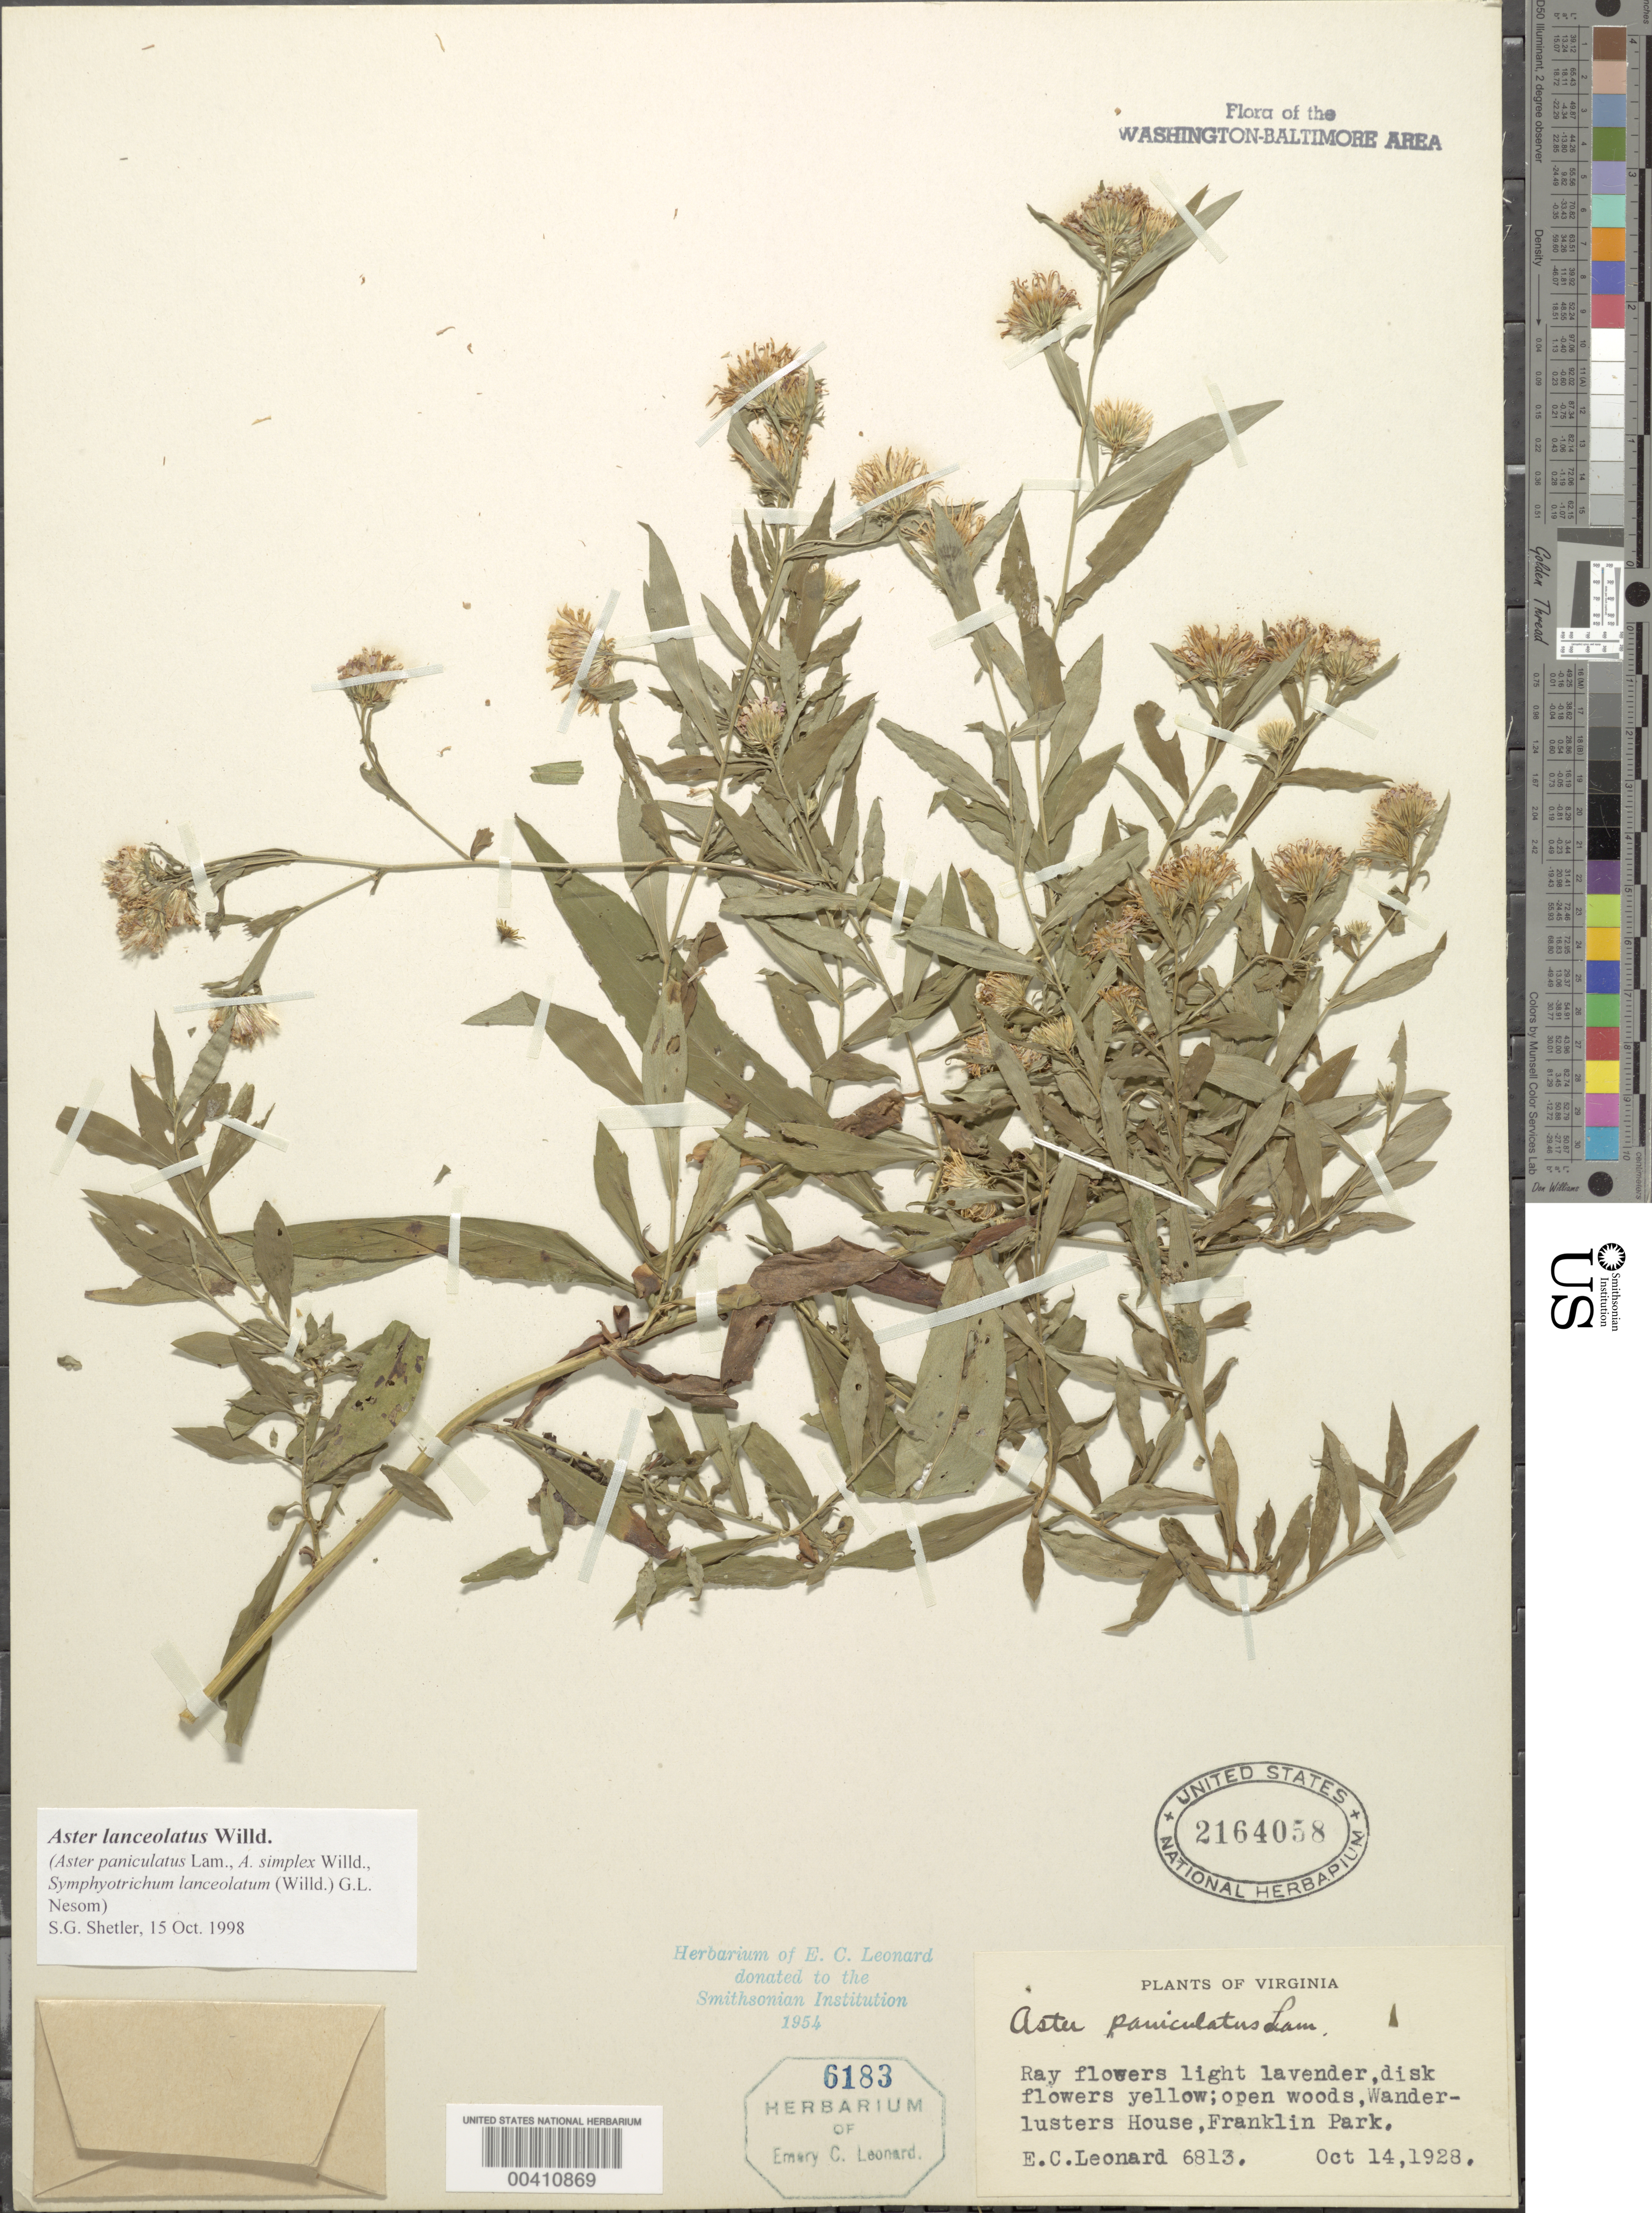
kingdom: Plantae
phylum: Tracheophyta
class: Magnoliopsida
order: Asterales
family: Asteraceae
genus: Symphyotrichum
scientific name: Symphyotrichum lanceolatum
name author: (Willd.) G.L. Nesom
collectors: E. C. Leonard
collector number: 6813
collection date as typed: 14 Oct 1928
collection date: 1928-10-14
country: United States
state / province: Virginia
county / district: Fairfax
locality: Wonderlusters House, Franklin Park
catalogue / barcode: US 2164058